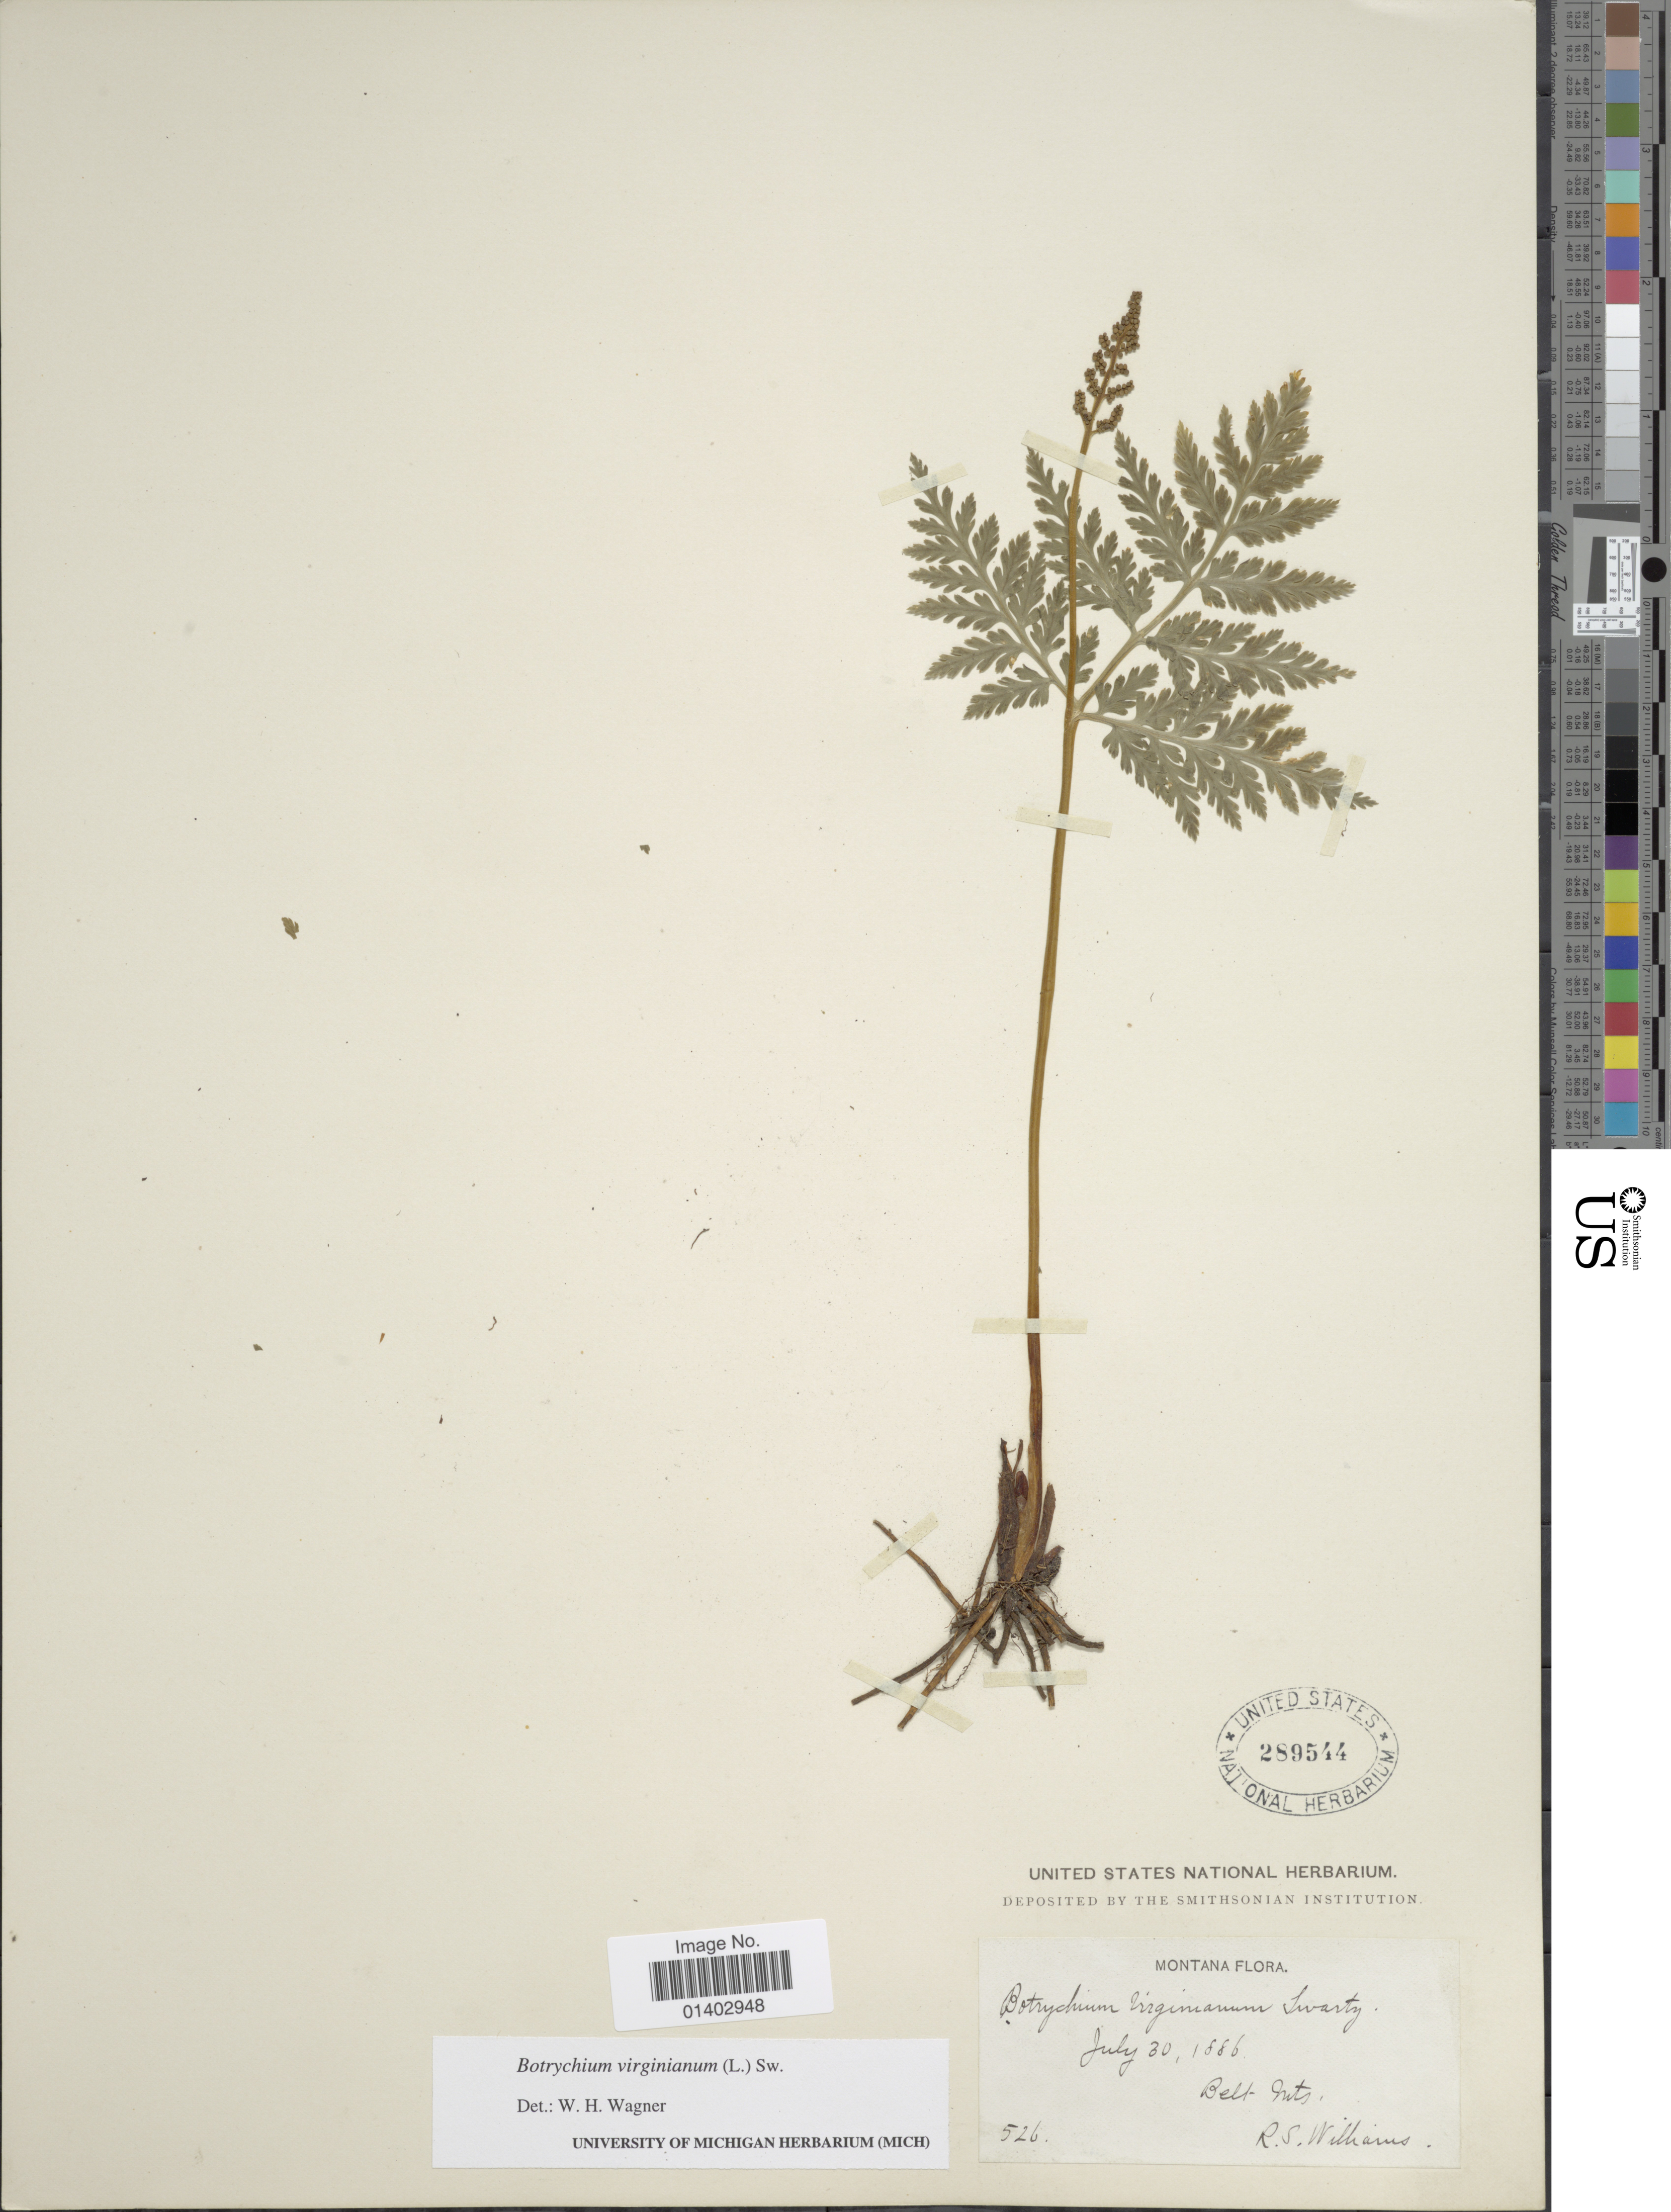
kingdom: Plantae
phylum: Tracheophyta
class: Polypodiopsida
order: Ophioglossales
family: Ophioglossaceae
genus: Botrychium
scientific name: Botrychium virginianum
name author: (L.) Sw.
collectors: R. S. Williams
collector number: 526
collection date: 1886-07-30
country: United States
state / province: Montana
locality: Belt Mts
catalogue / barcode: US 289544